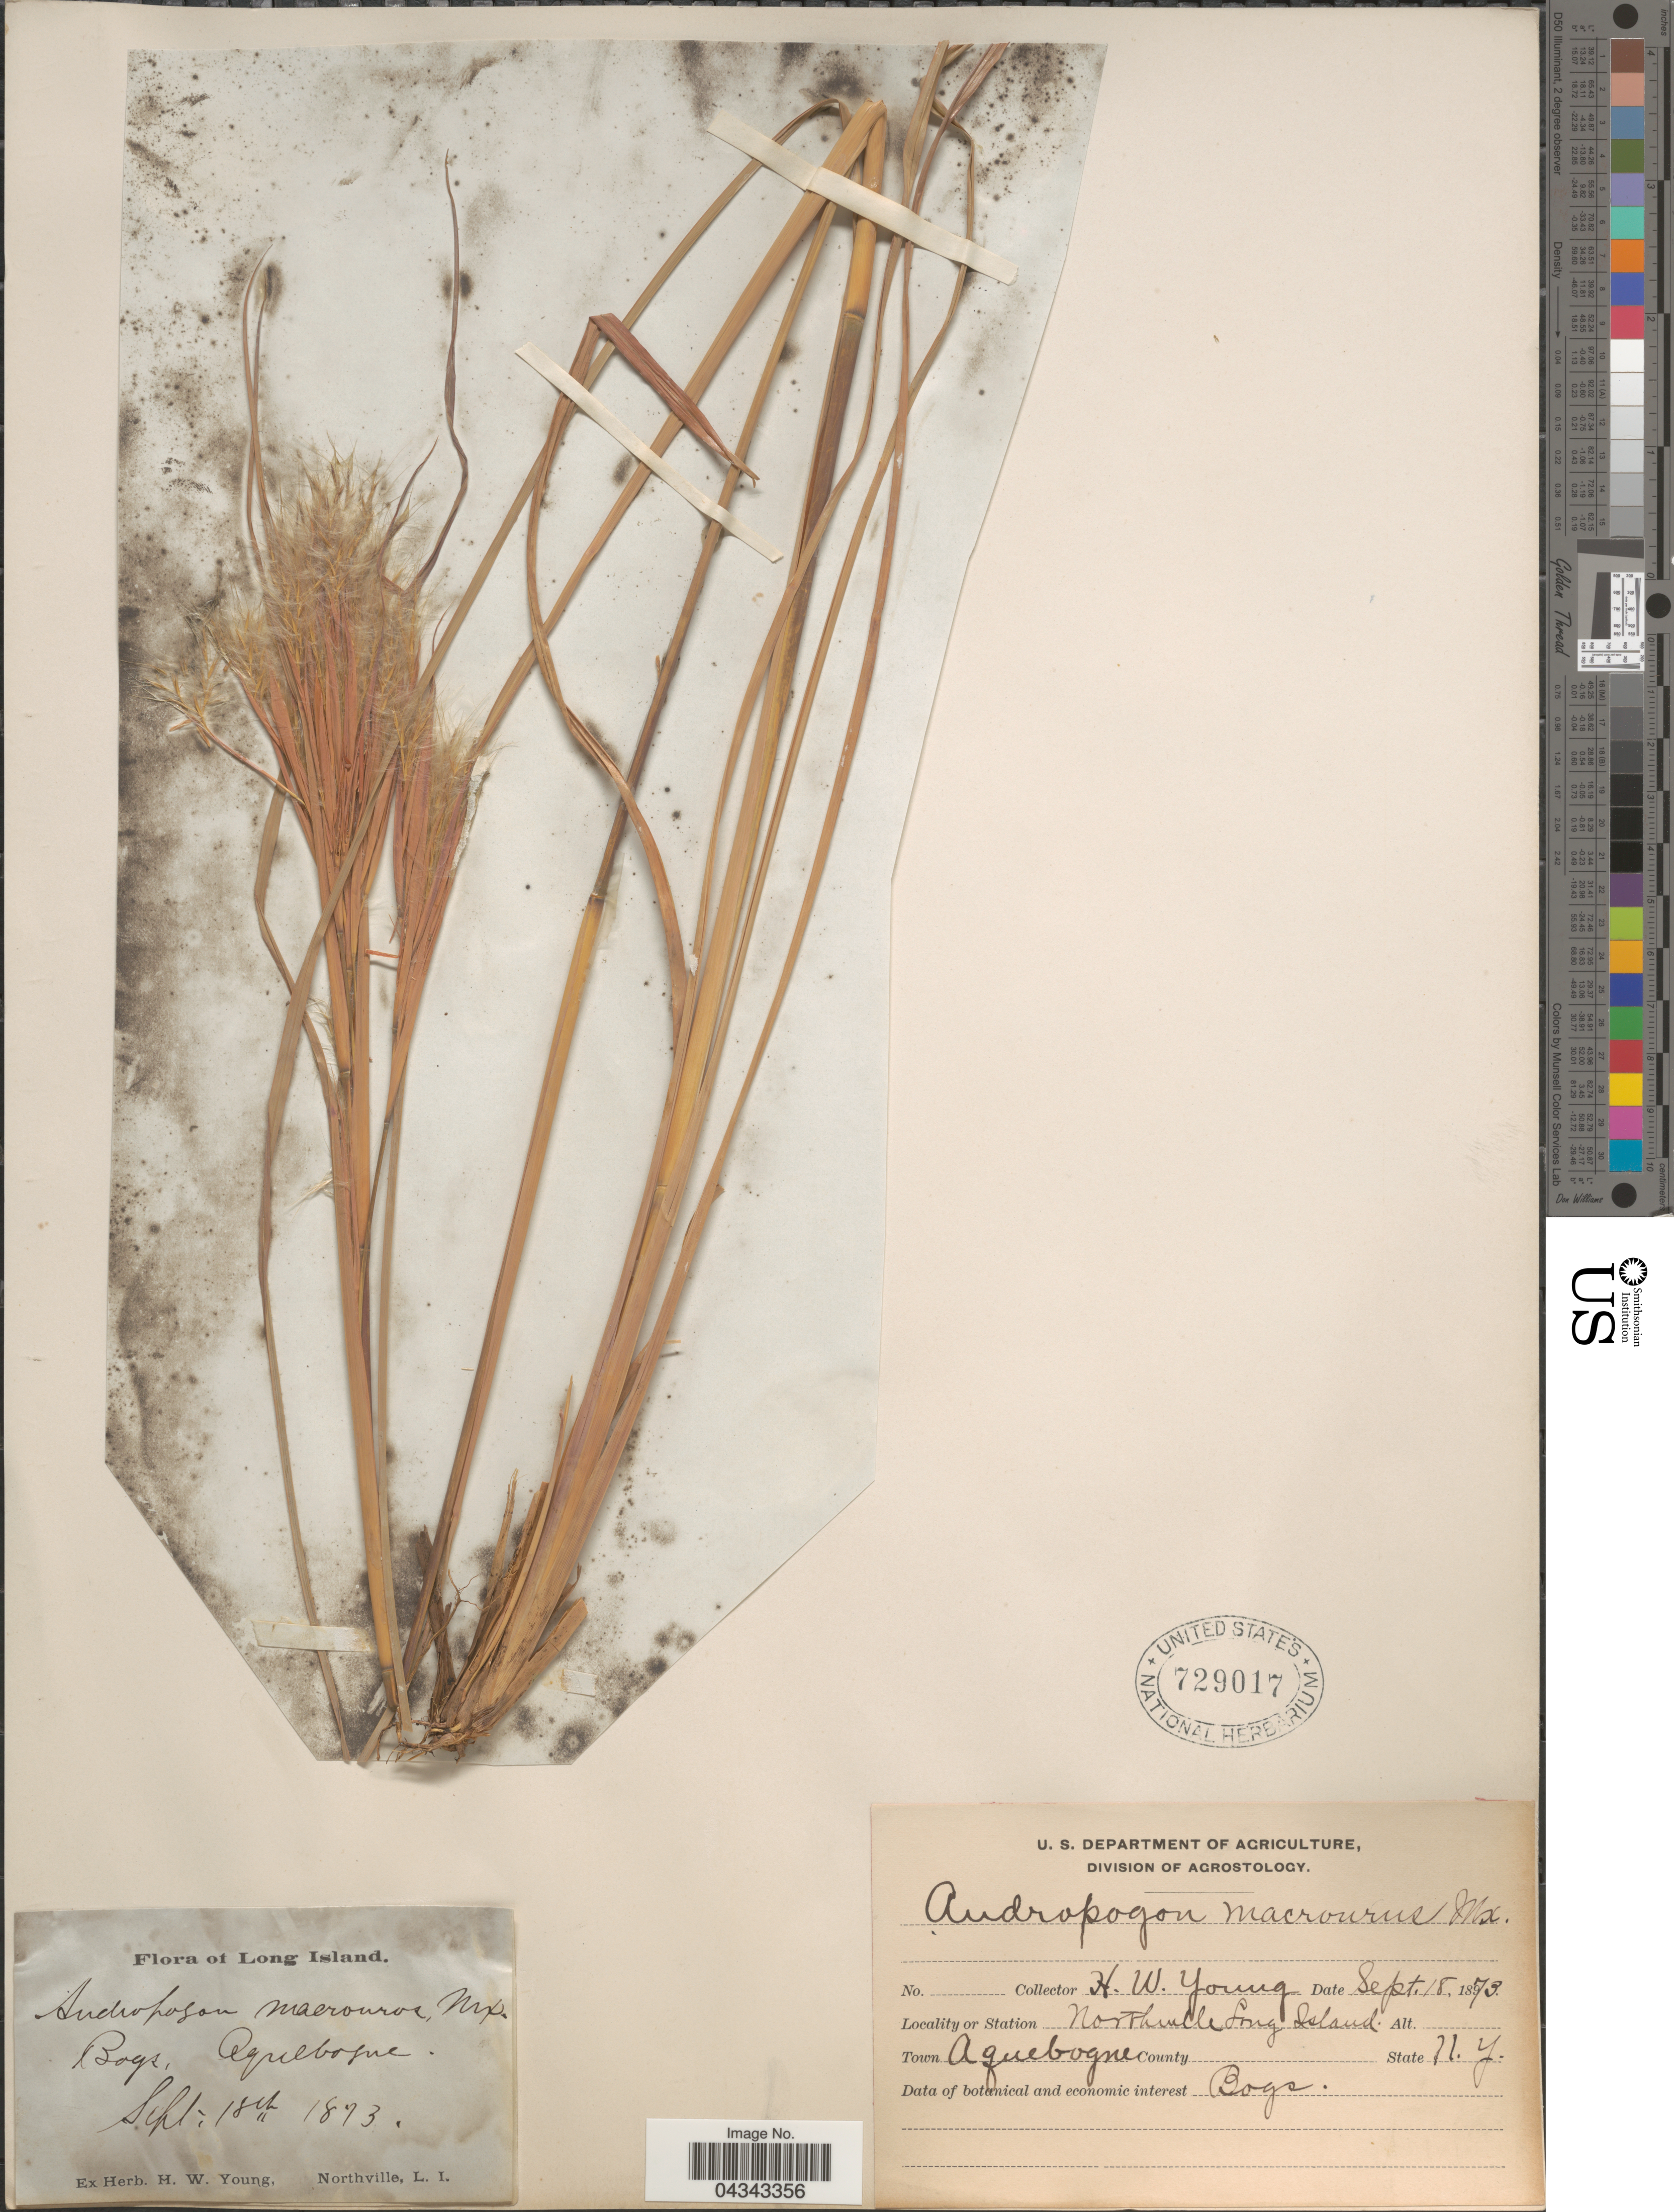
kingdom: Plantae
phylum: Tracheophyta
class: Liliopsida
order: Poales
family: Poaceae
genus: Andropogon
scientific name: Andropogon glomeratus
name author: (Walter) Britton, Stearns & Poggenb.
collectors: H. W. Young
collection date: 1873-09-18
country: United States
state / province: New York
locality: Long Island. Aquebogne. Northville Long Island.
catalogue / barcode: US 729017